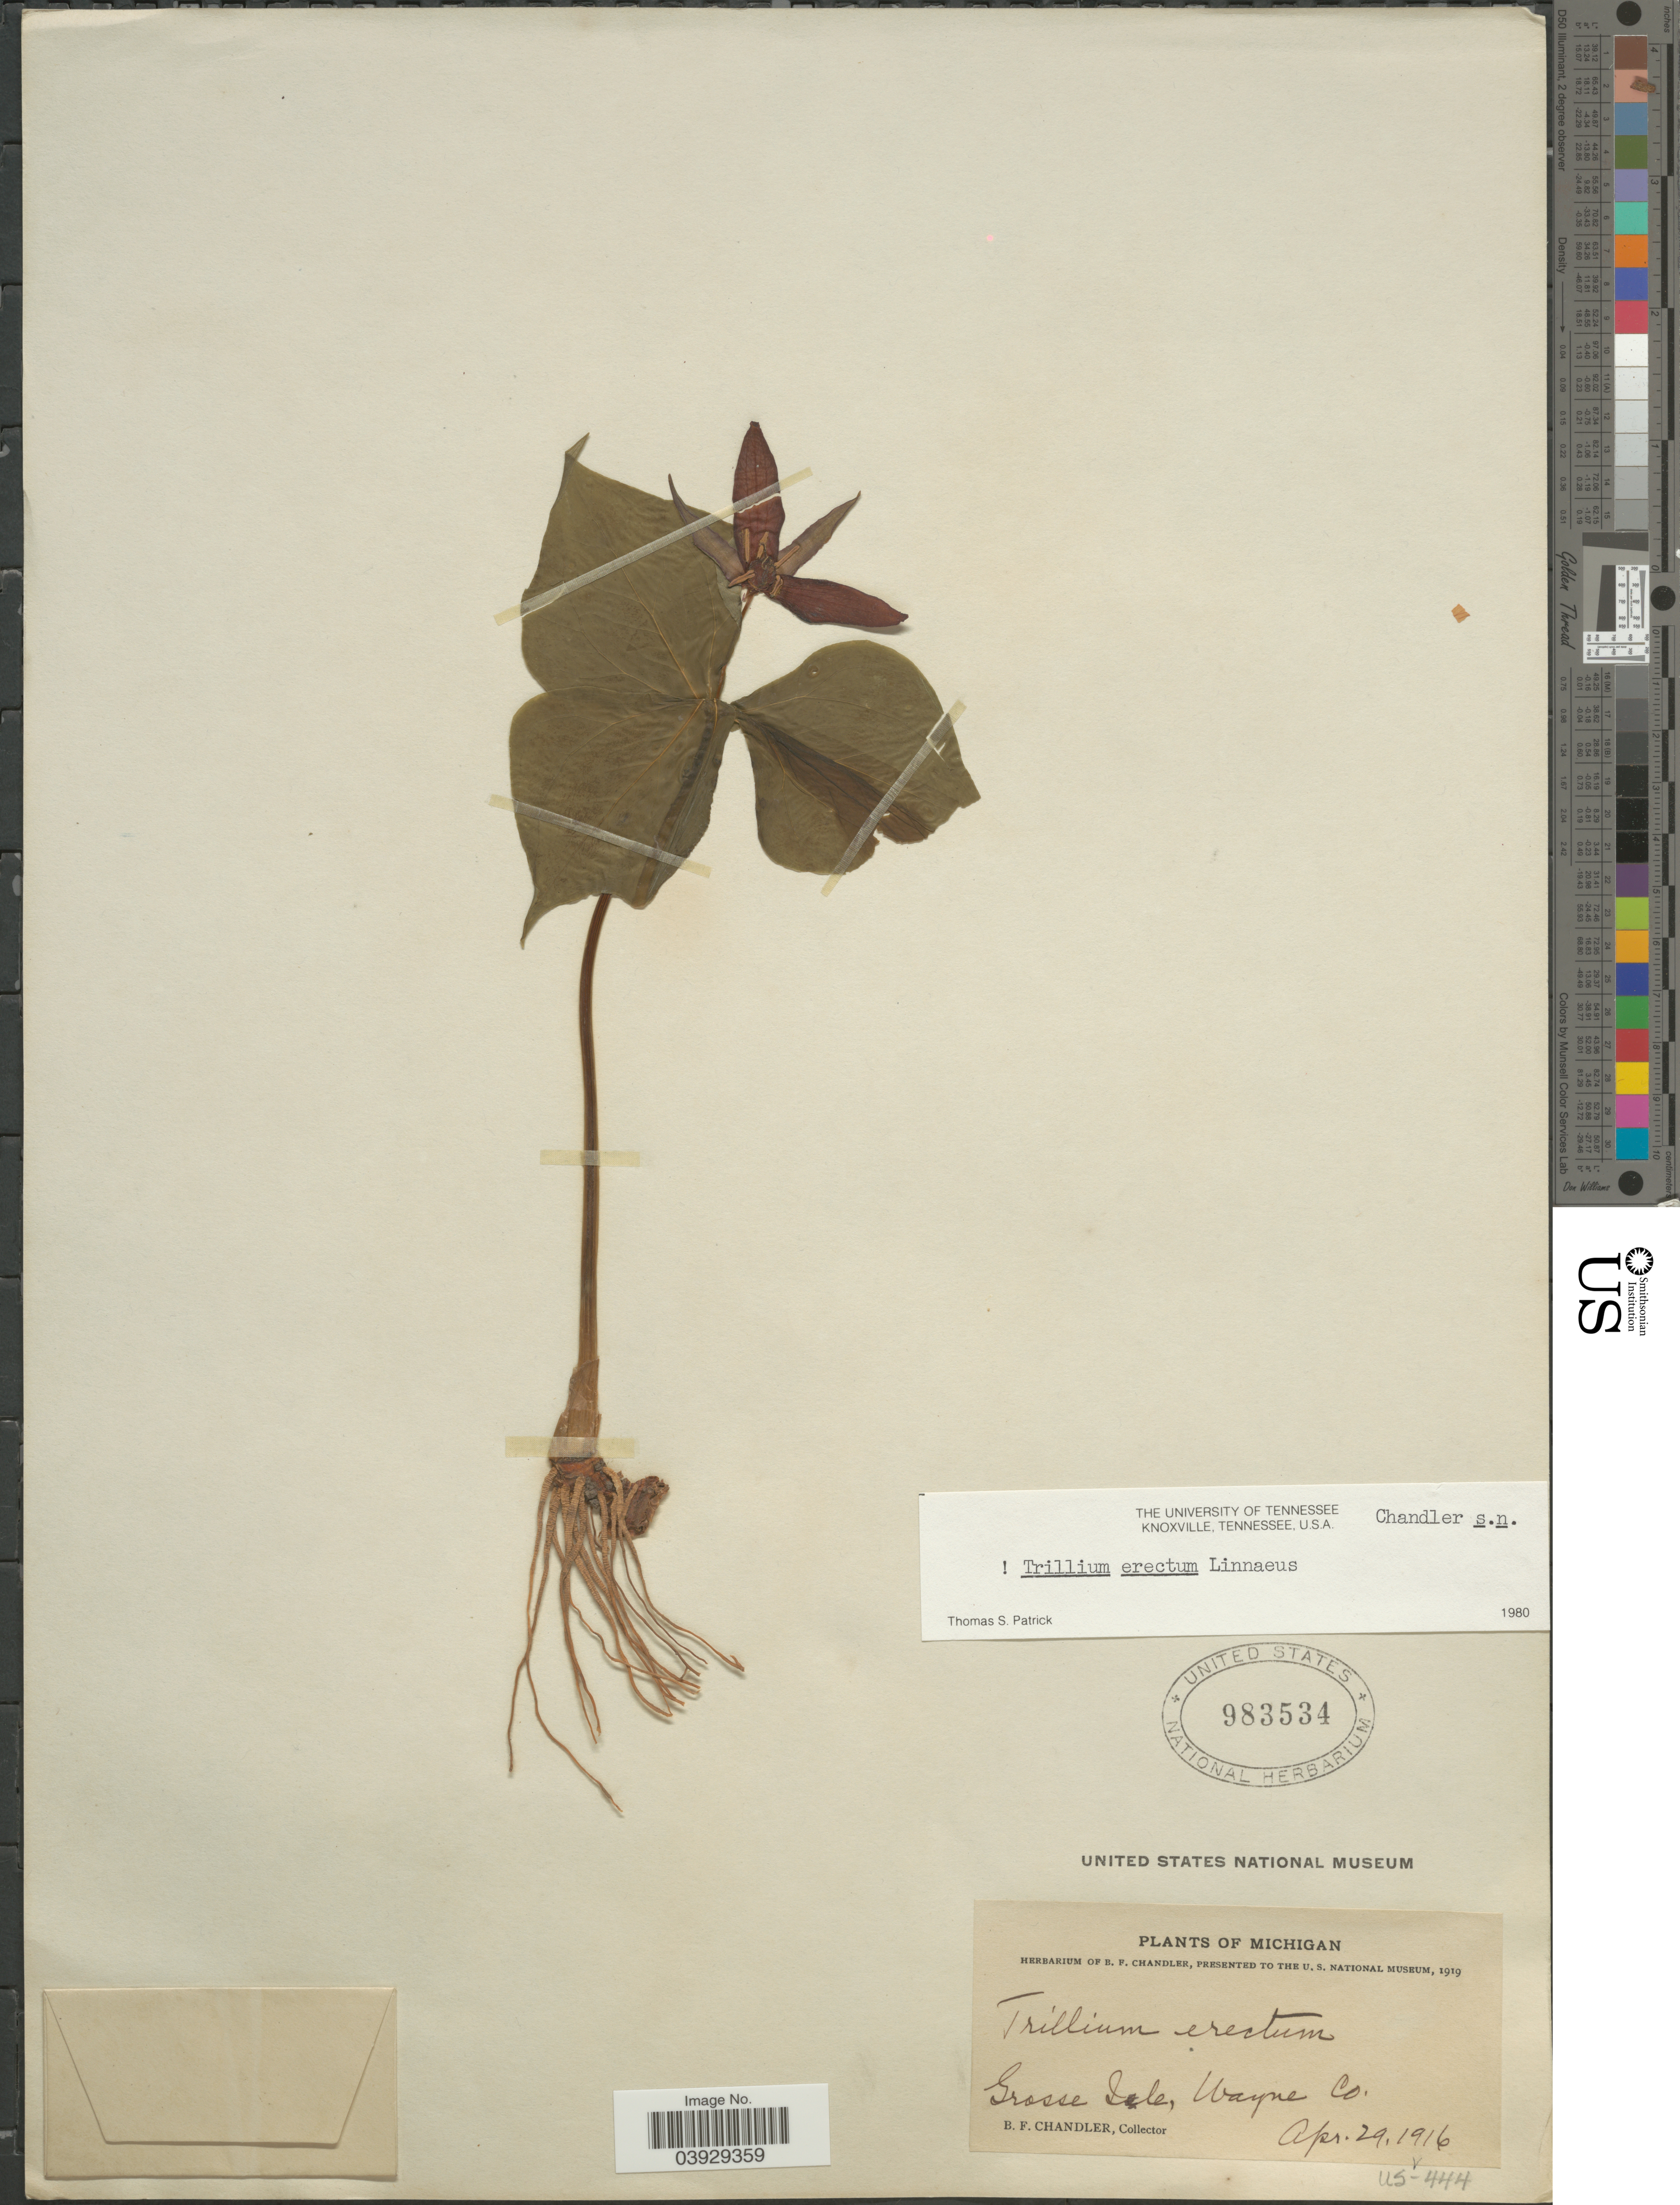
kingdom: Plantae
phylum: Tracheophyta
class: Liliopsida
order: Liliales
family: Melanthiaceae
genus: Trillium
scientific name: Trillium erectum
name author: L.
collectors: B. F. Chandler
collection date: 1916-04-29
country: United States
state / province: Michigan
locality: Grosse Isle, Wayne Co.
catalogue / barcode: US 983534